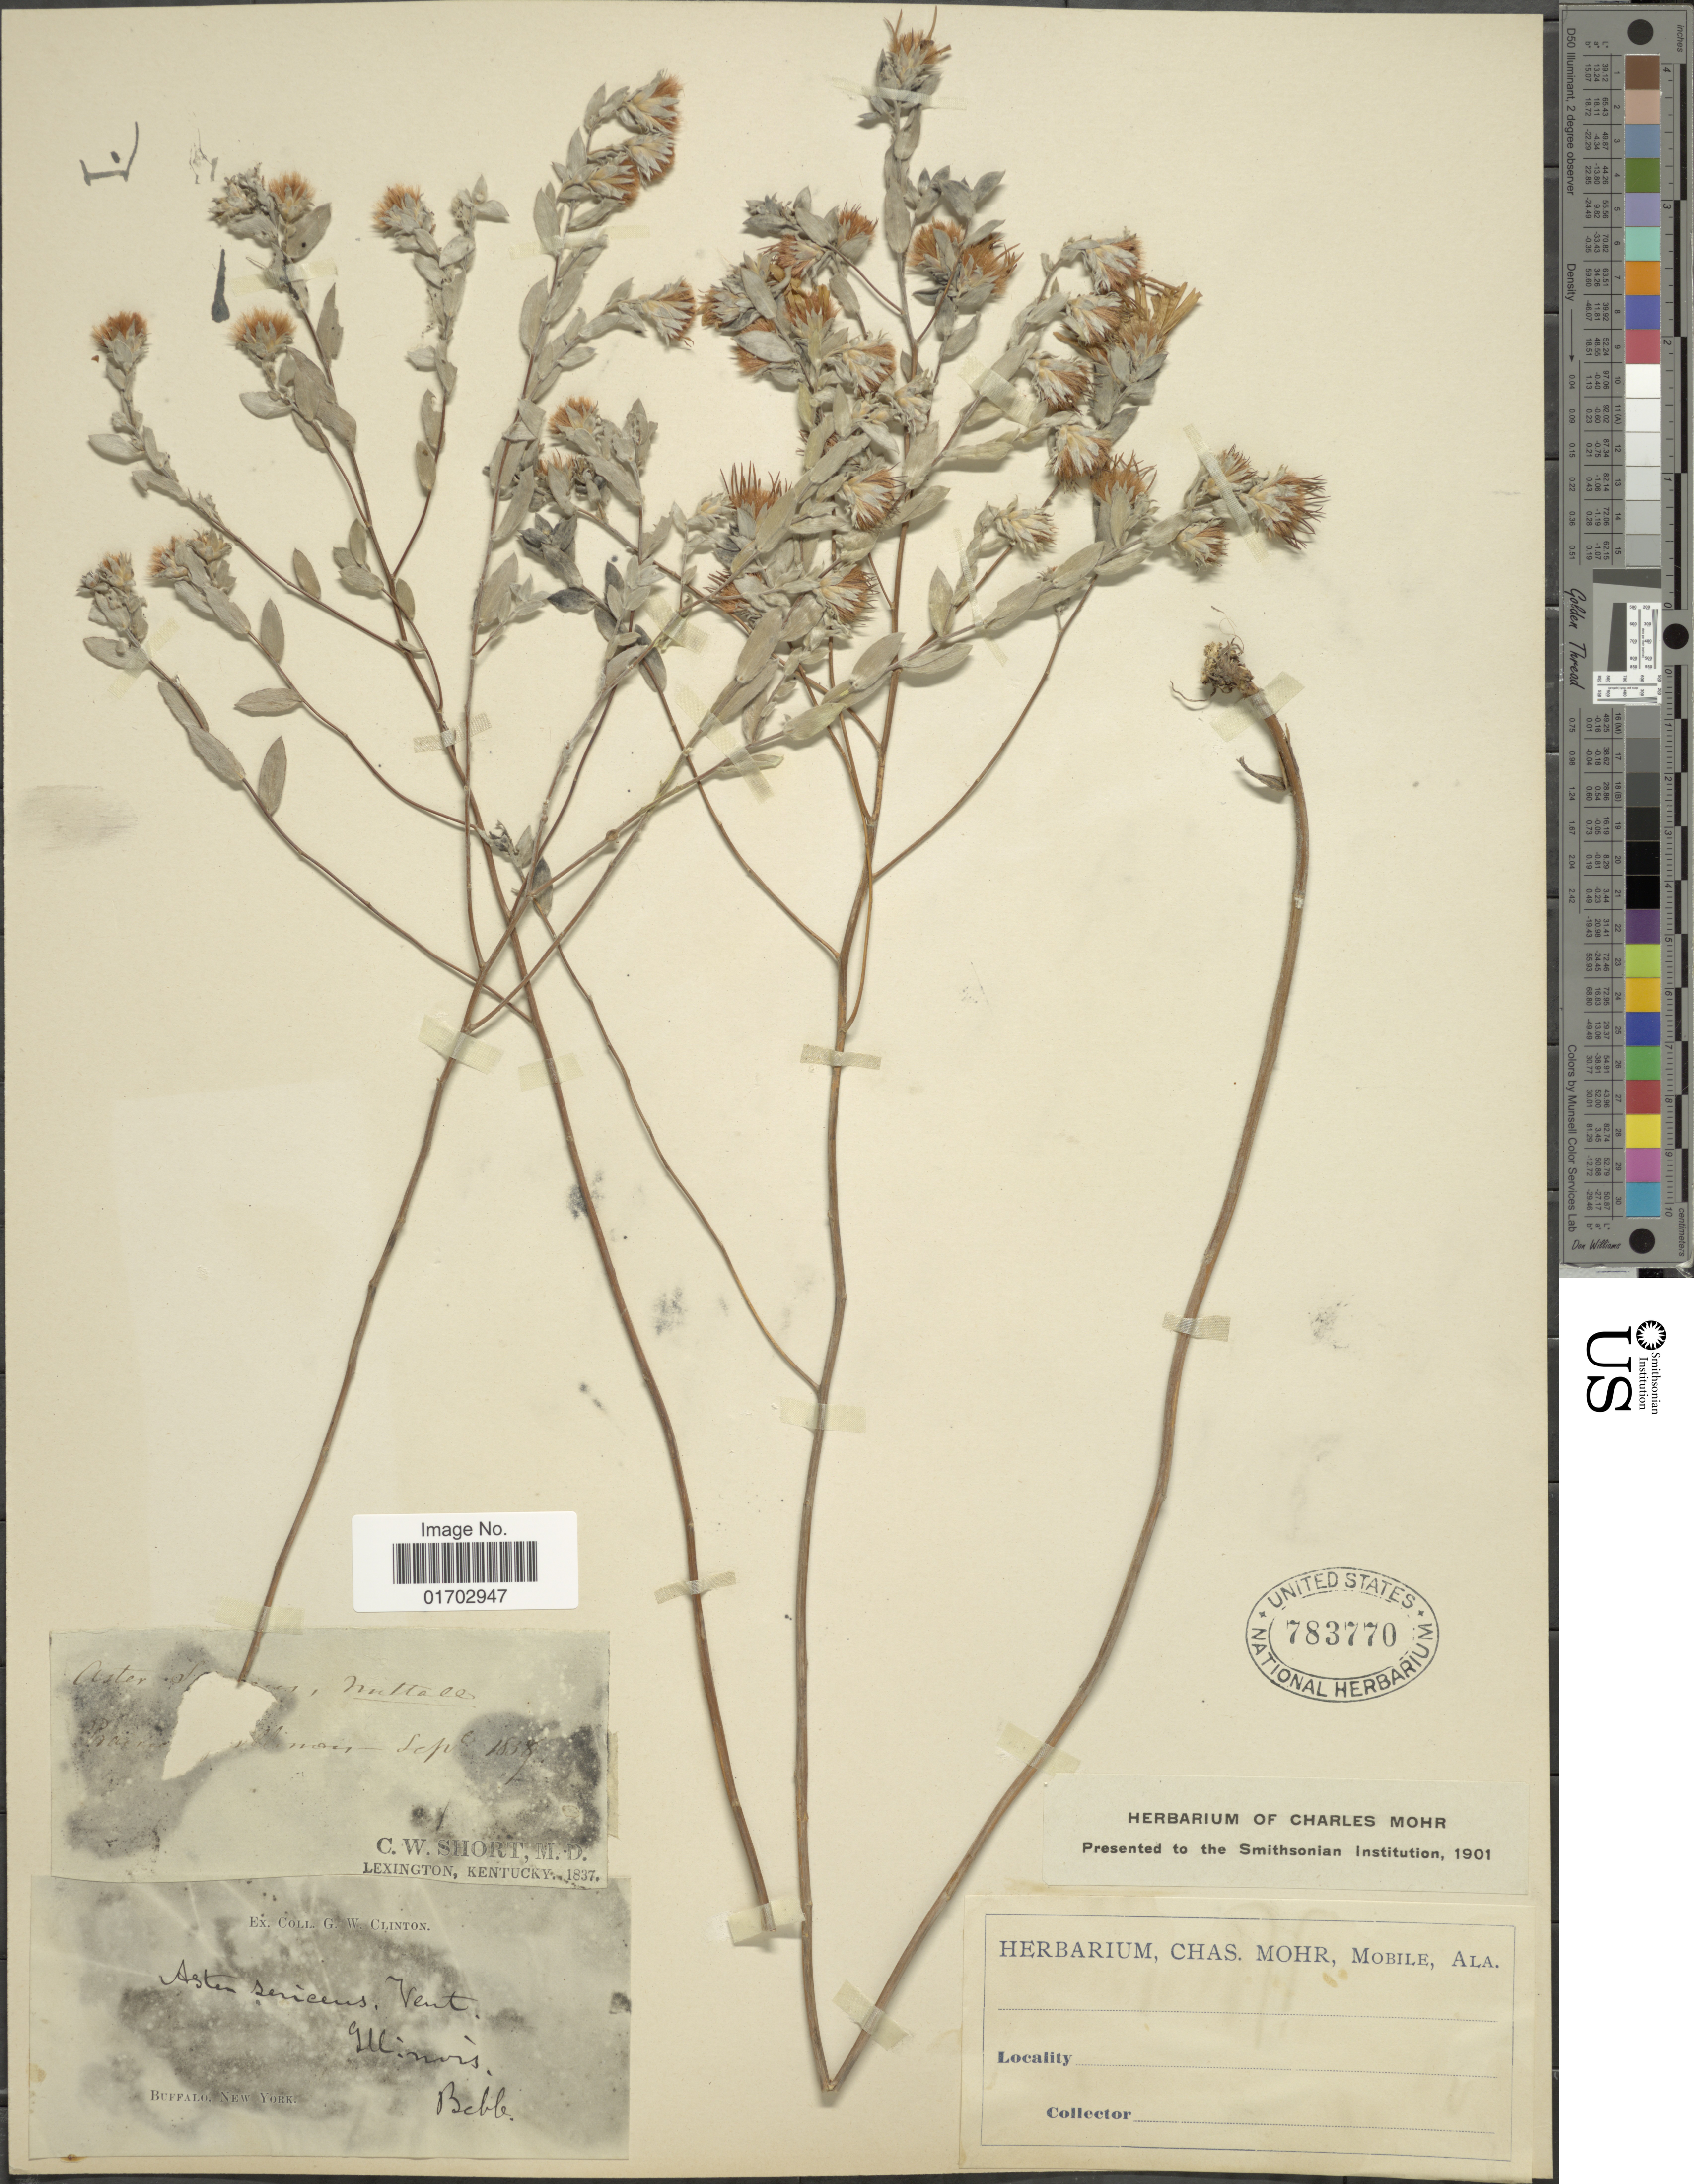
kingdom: Plantae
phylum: Tracheophyta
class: Magnoliopsida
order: Asterales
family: Asteraceae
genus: Symphyotrichum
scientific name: Symphyotrichum sericeum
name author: (Vent.) G.L. Nesom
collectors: G. W. Clinton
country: United States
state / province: Illinois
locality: Buffalo, New York.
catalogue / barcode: US 783770